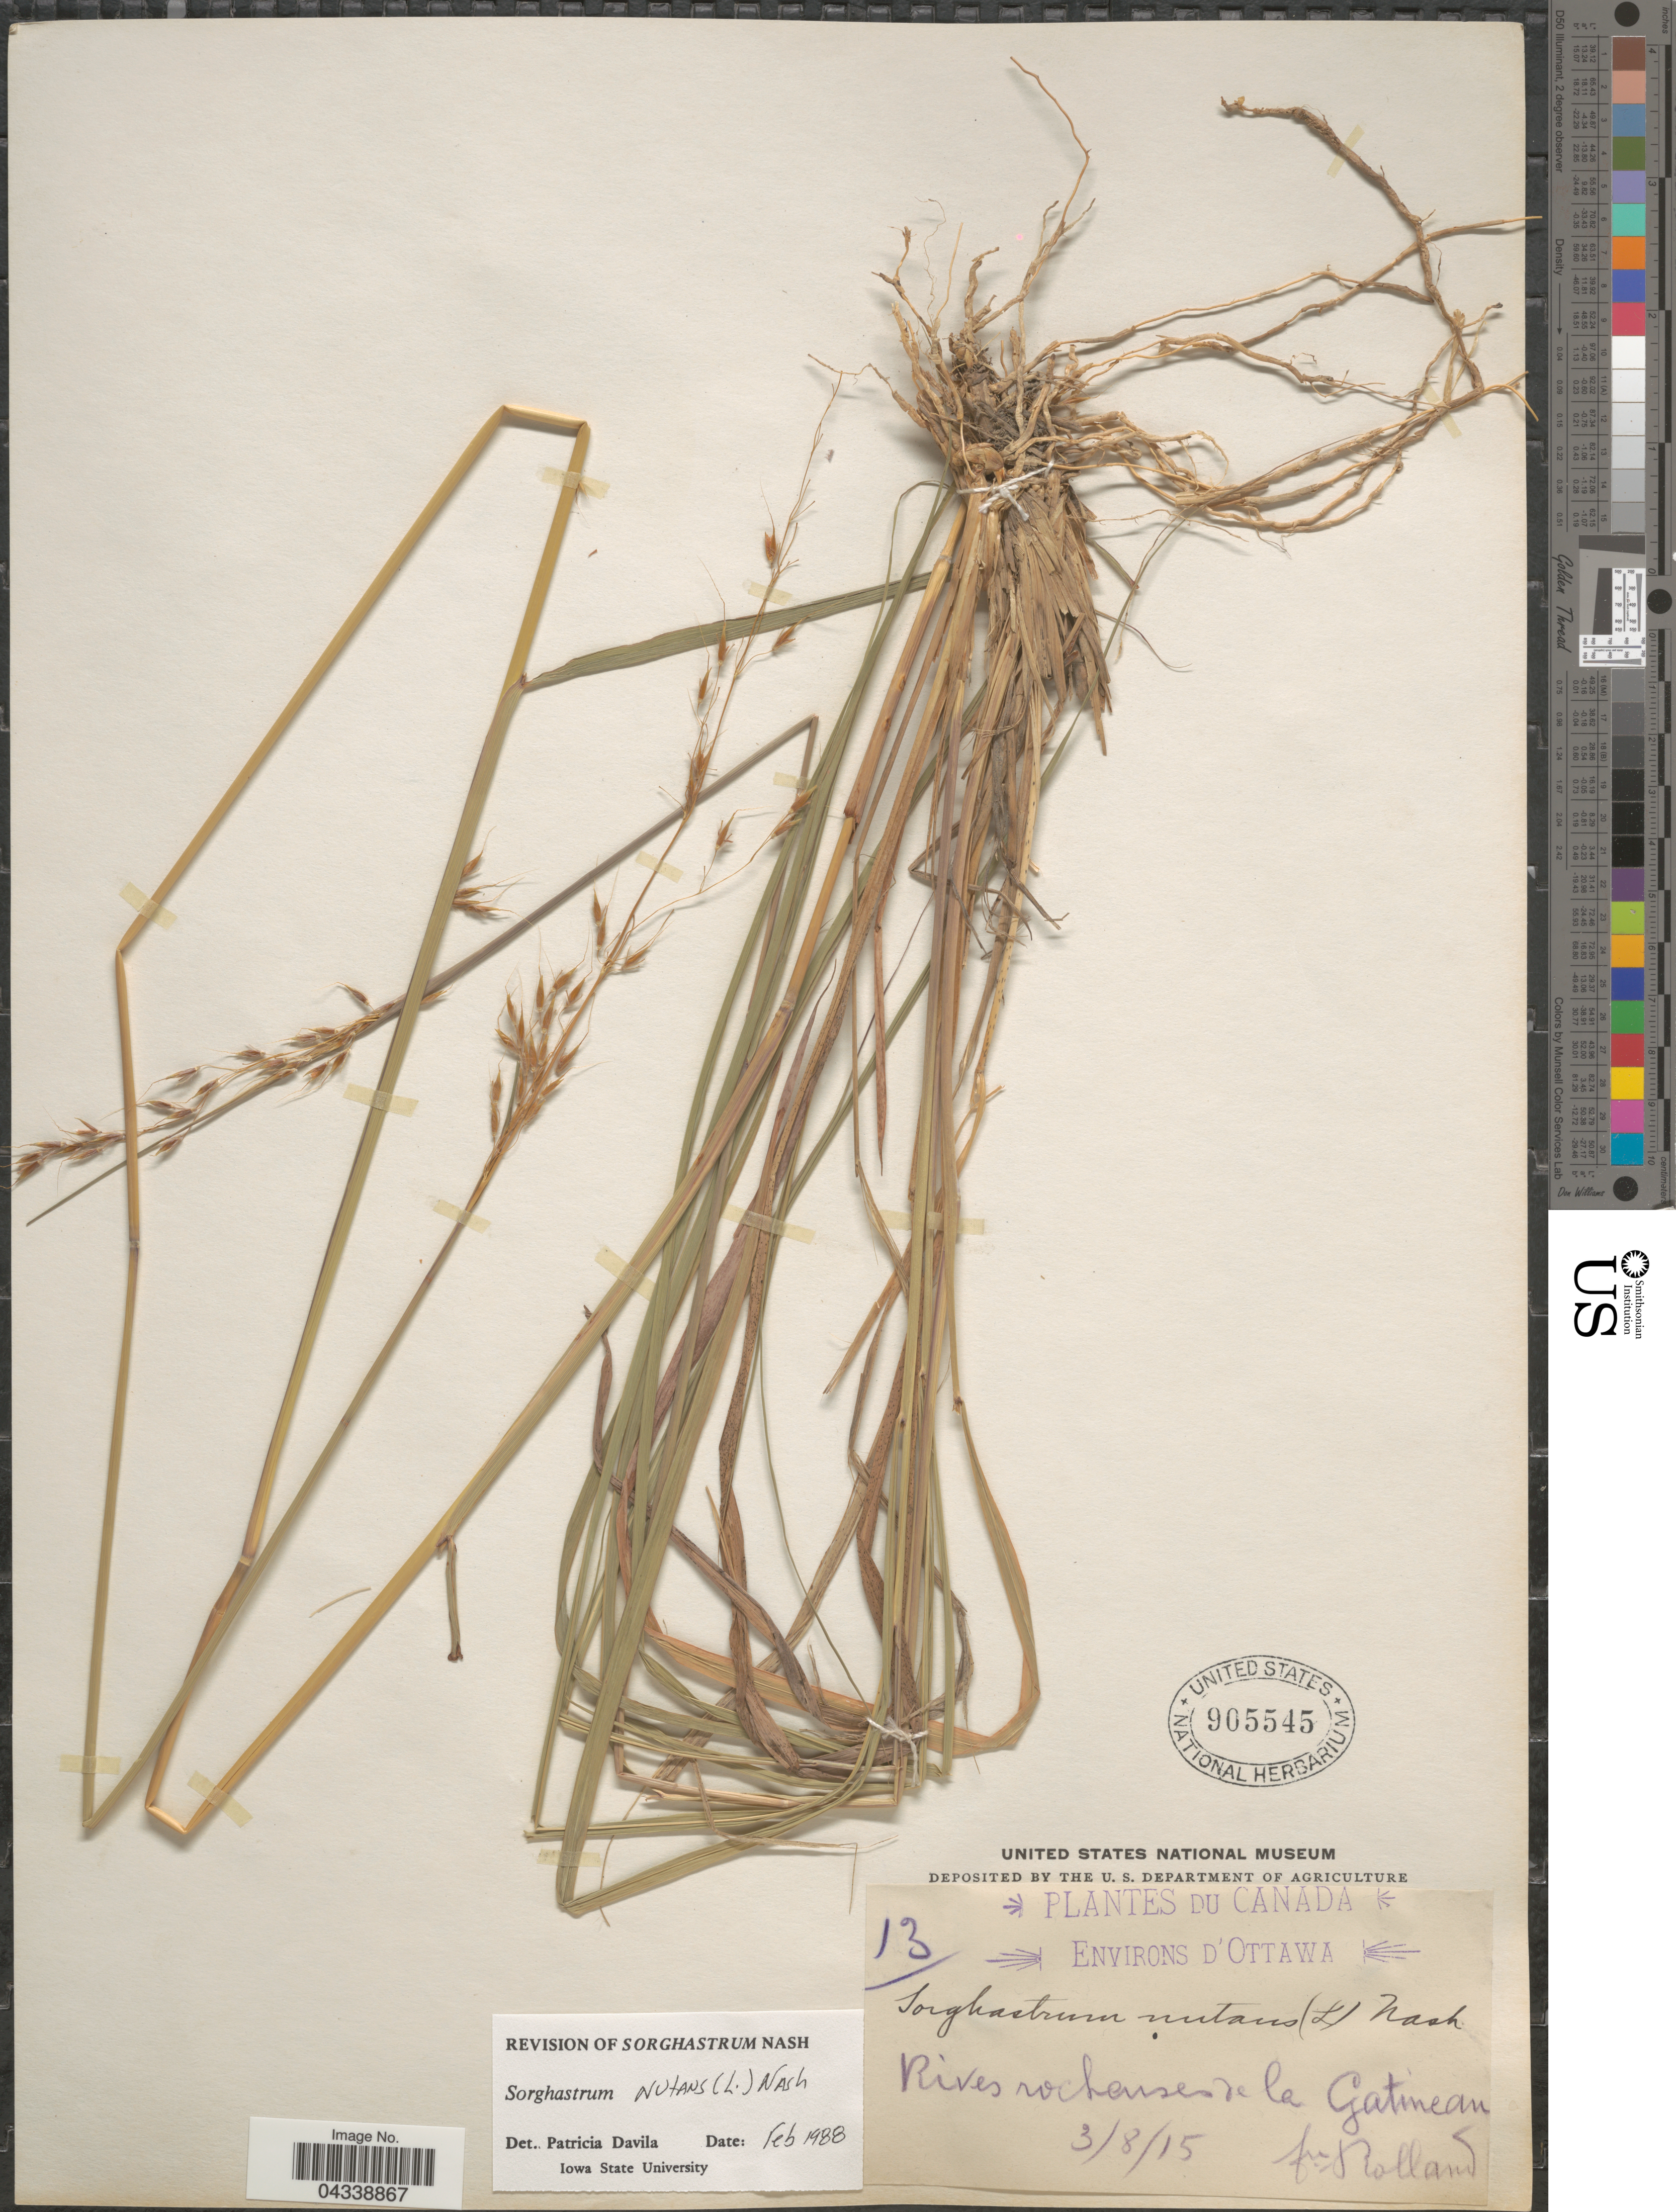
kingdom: Plantae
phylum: Tracheophyta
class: Liliopsida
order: Poales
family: Poaceae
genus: Sorghastrum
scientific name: Sorghastrum nutans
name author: (L.) Nash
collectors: B. Rolland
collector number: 13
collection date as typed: Transcribed d/m/y: 3/8/15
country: Canada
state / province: Ontario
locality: Environs d'Ottawa. Rives rocheuses de la Gatineau.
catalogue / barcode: US 905545